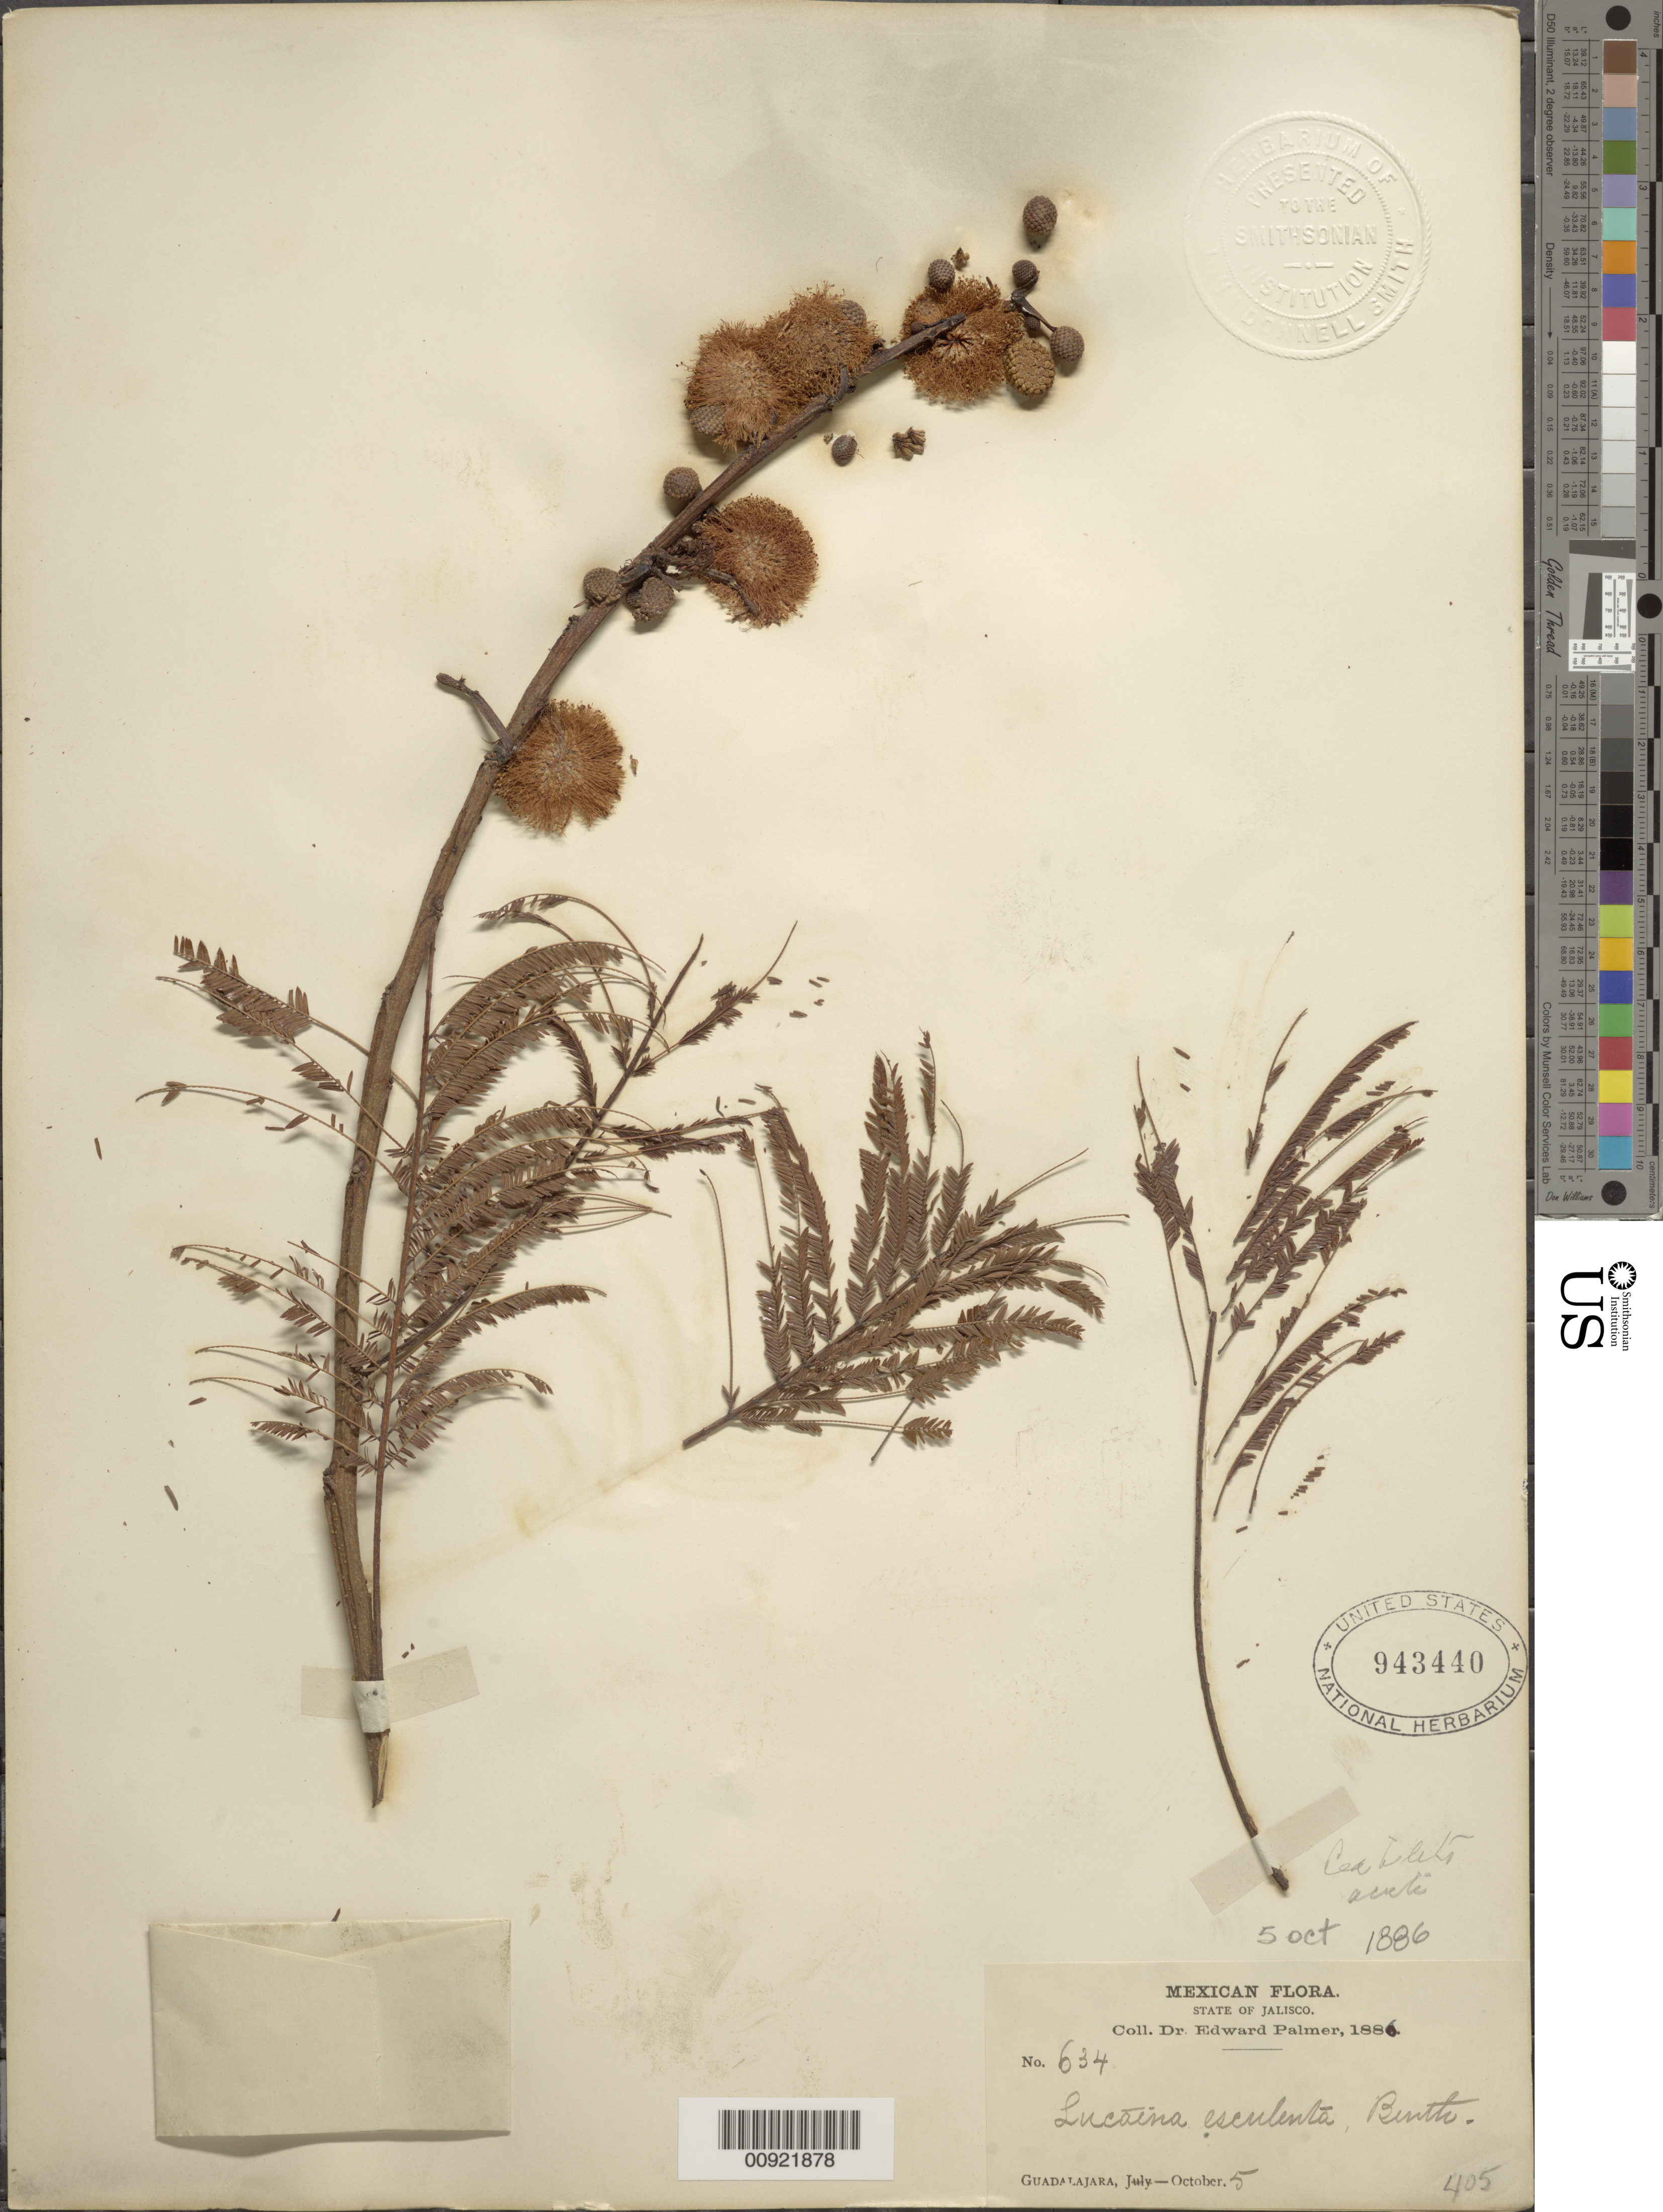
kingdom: Plantae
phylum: Tracheophyta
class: Magnoliopsida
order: Fabales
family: Fabaceae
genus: Leucaena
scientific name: Leucaena esculenta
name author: (Moc. & Sessé ex DC.) Benth.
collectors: E. Palmer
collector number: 634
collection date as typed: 05 Oct 1886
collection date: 1886-10-05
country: Mexico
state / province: Jalisco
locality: Guadalajara, State of Jalico.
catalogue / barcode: US 943440